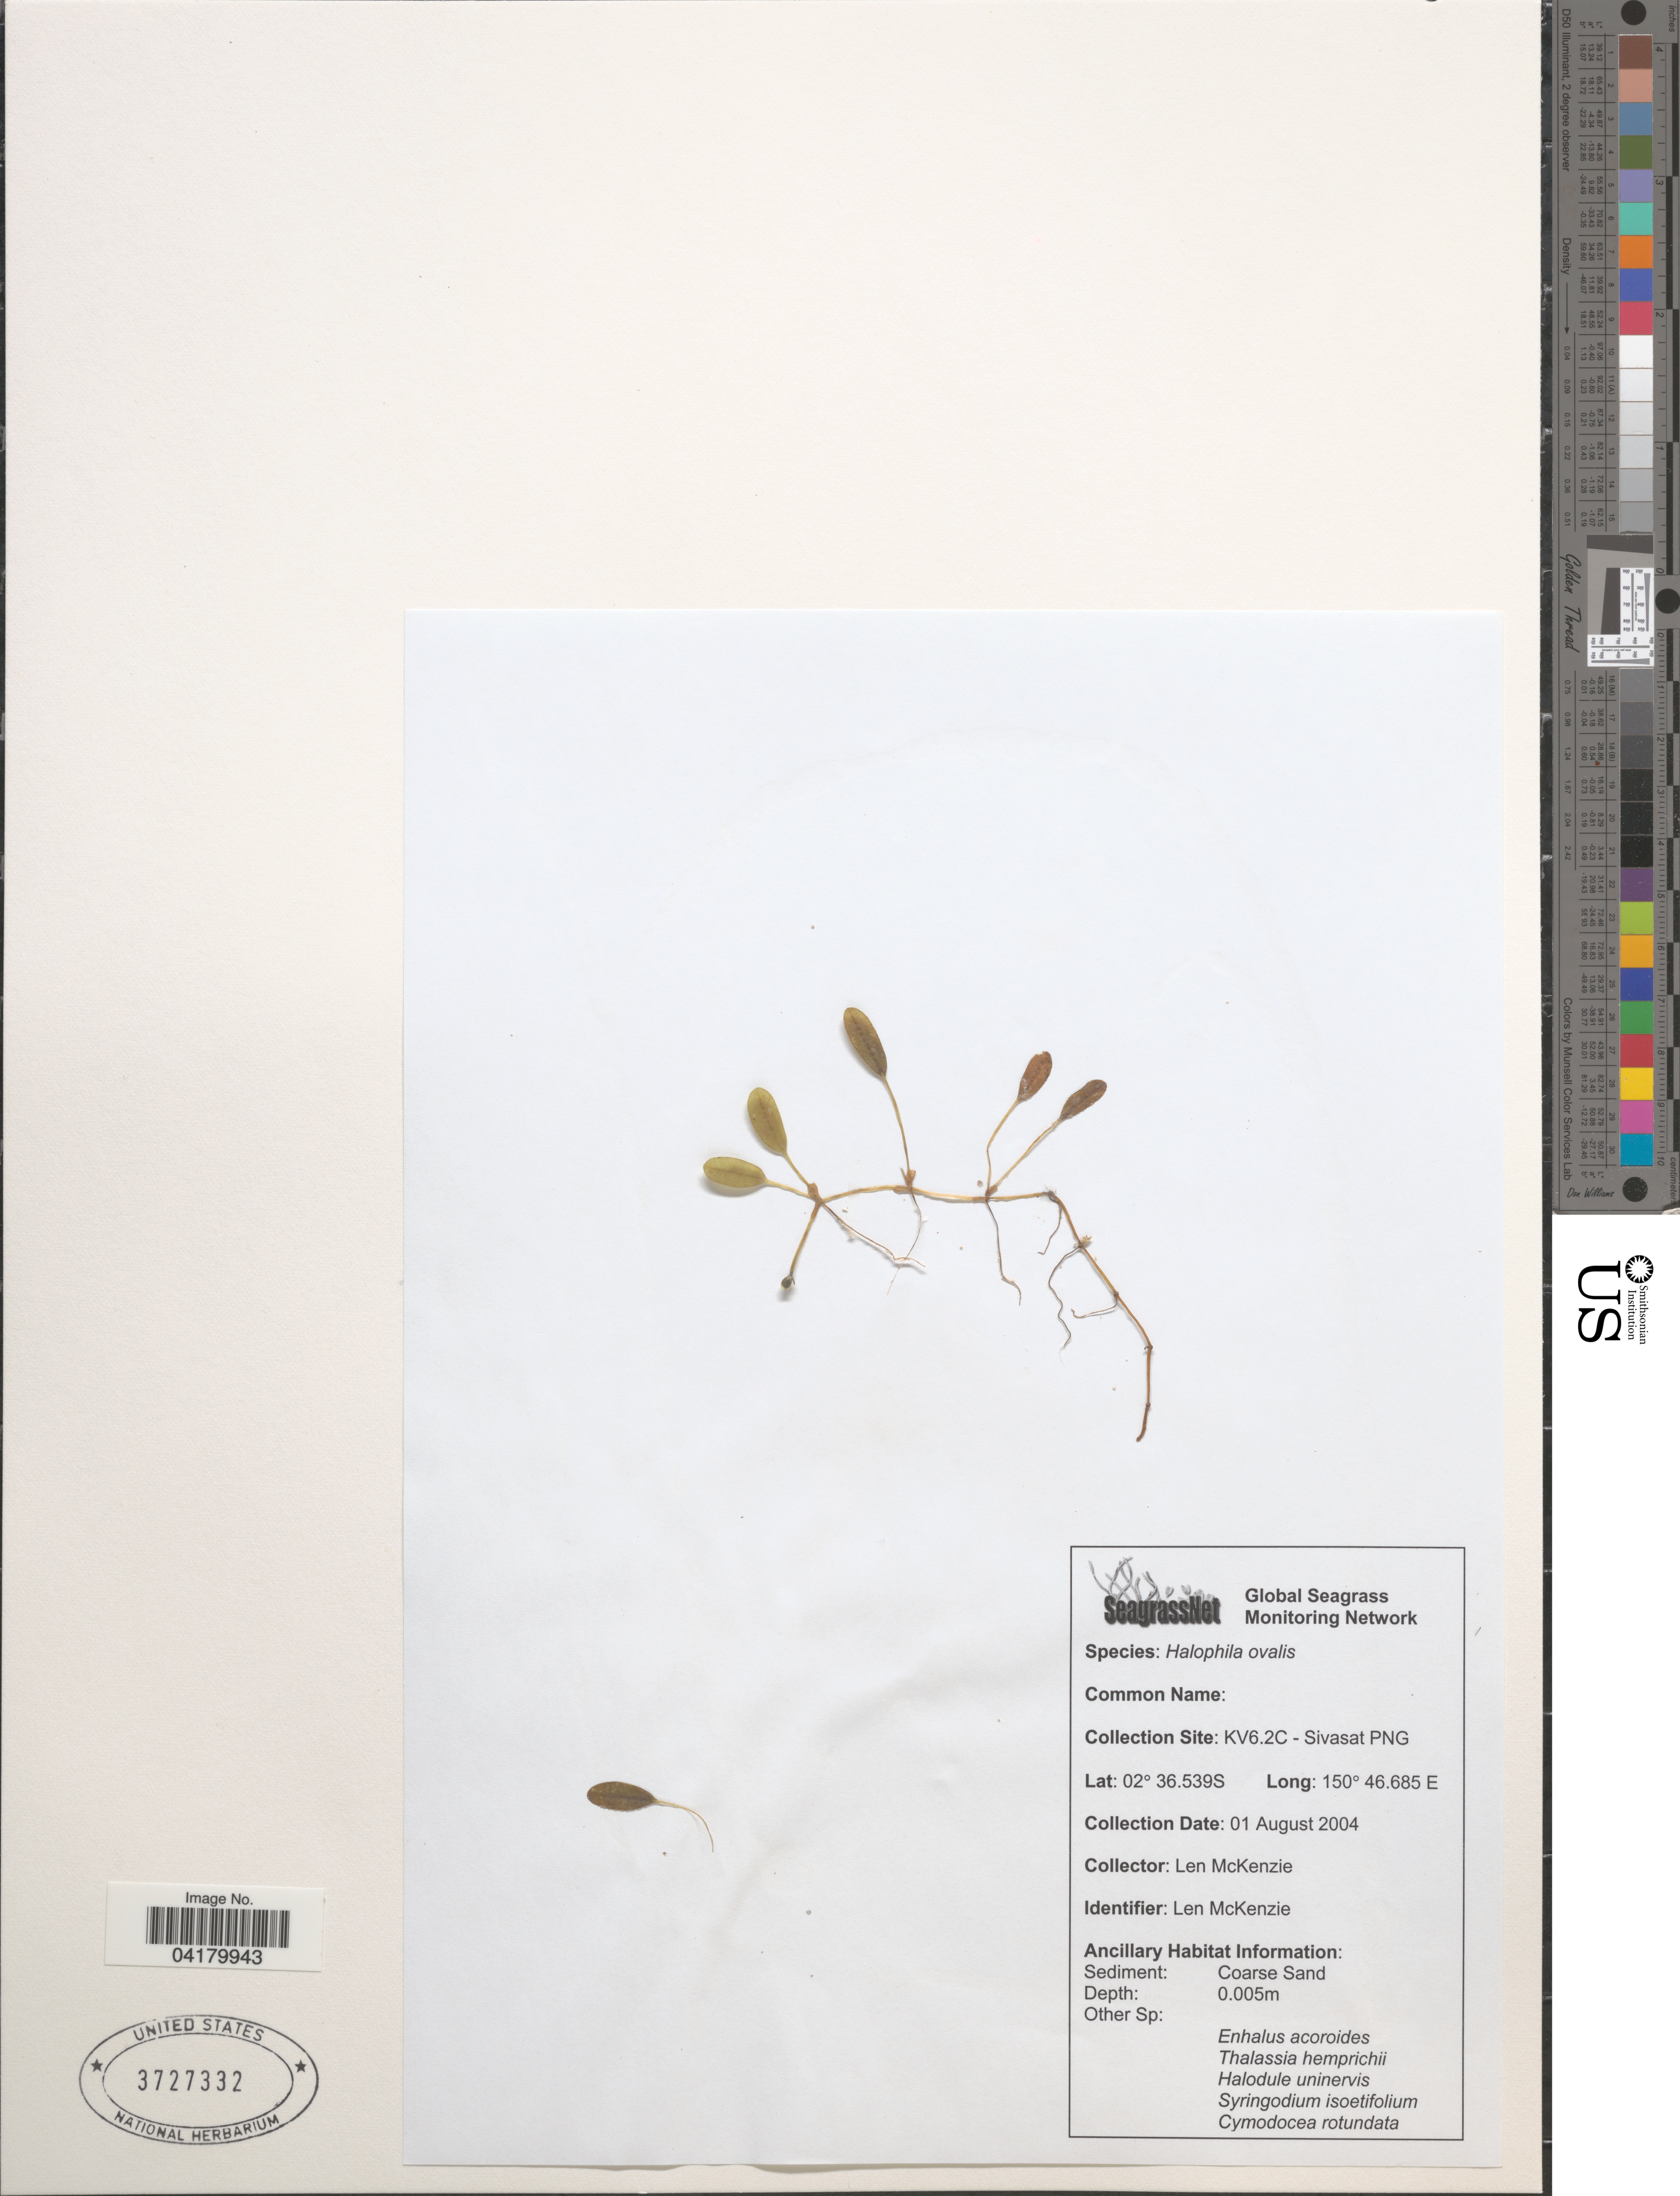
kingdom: Plantae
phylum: Tracheophyta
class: Liliopsida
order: Alismatales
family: Hydrocharitaceae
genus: Halophila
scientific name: Halophila ovalis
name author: (R. Br.) Hook. f.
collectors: L. McKenzie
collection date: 2004-08-01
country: Papua New Guinea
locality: Collection Site: KV6.2C - Sivasat PNG.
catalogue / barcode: US 3727332